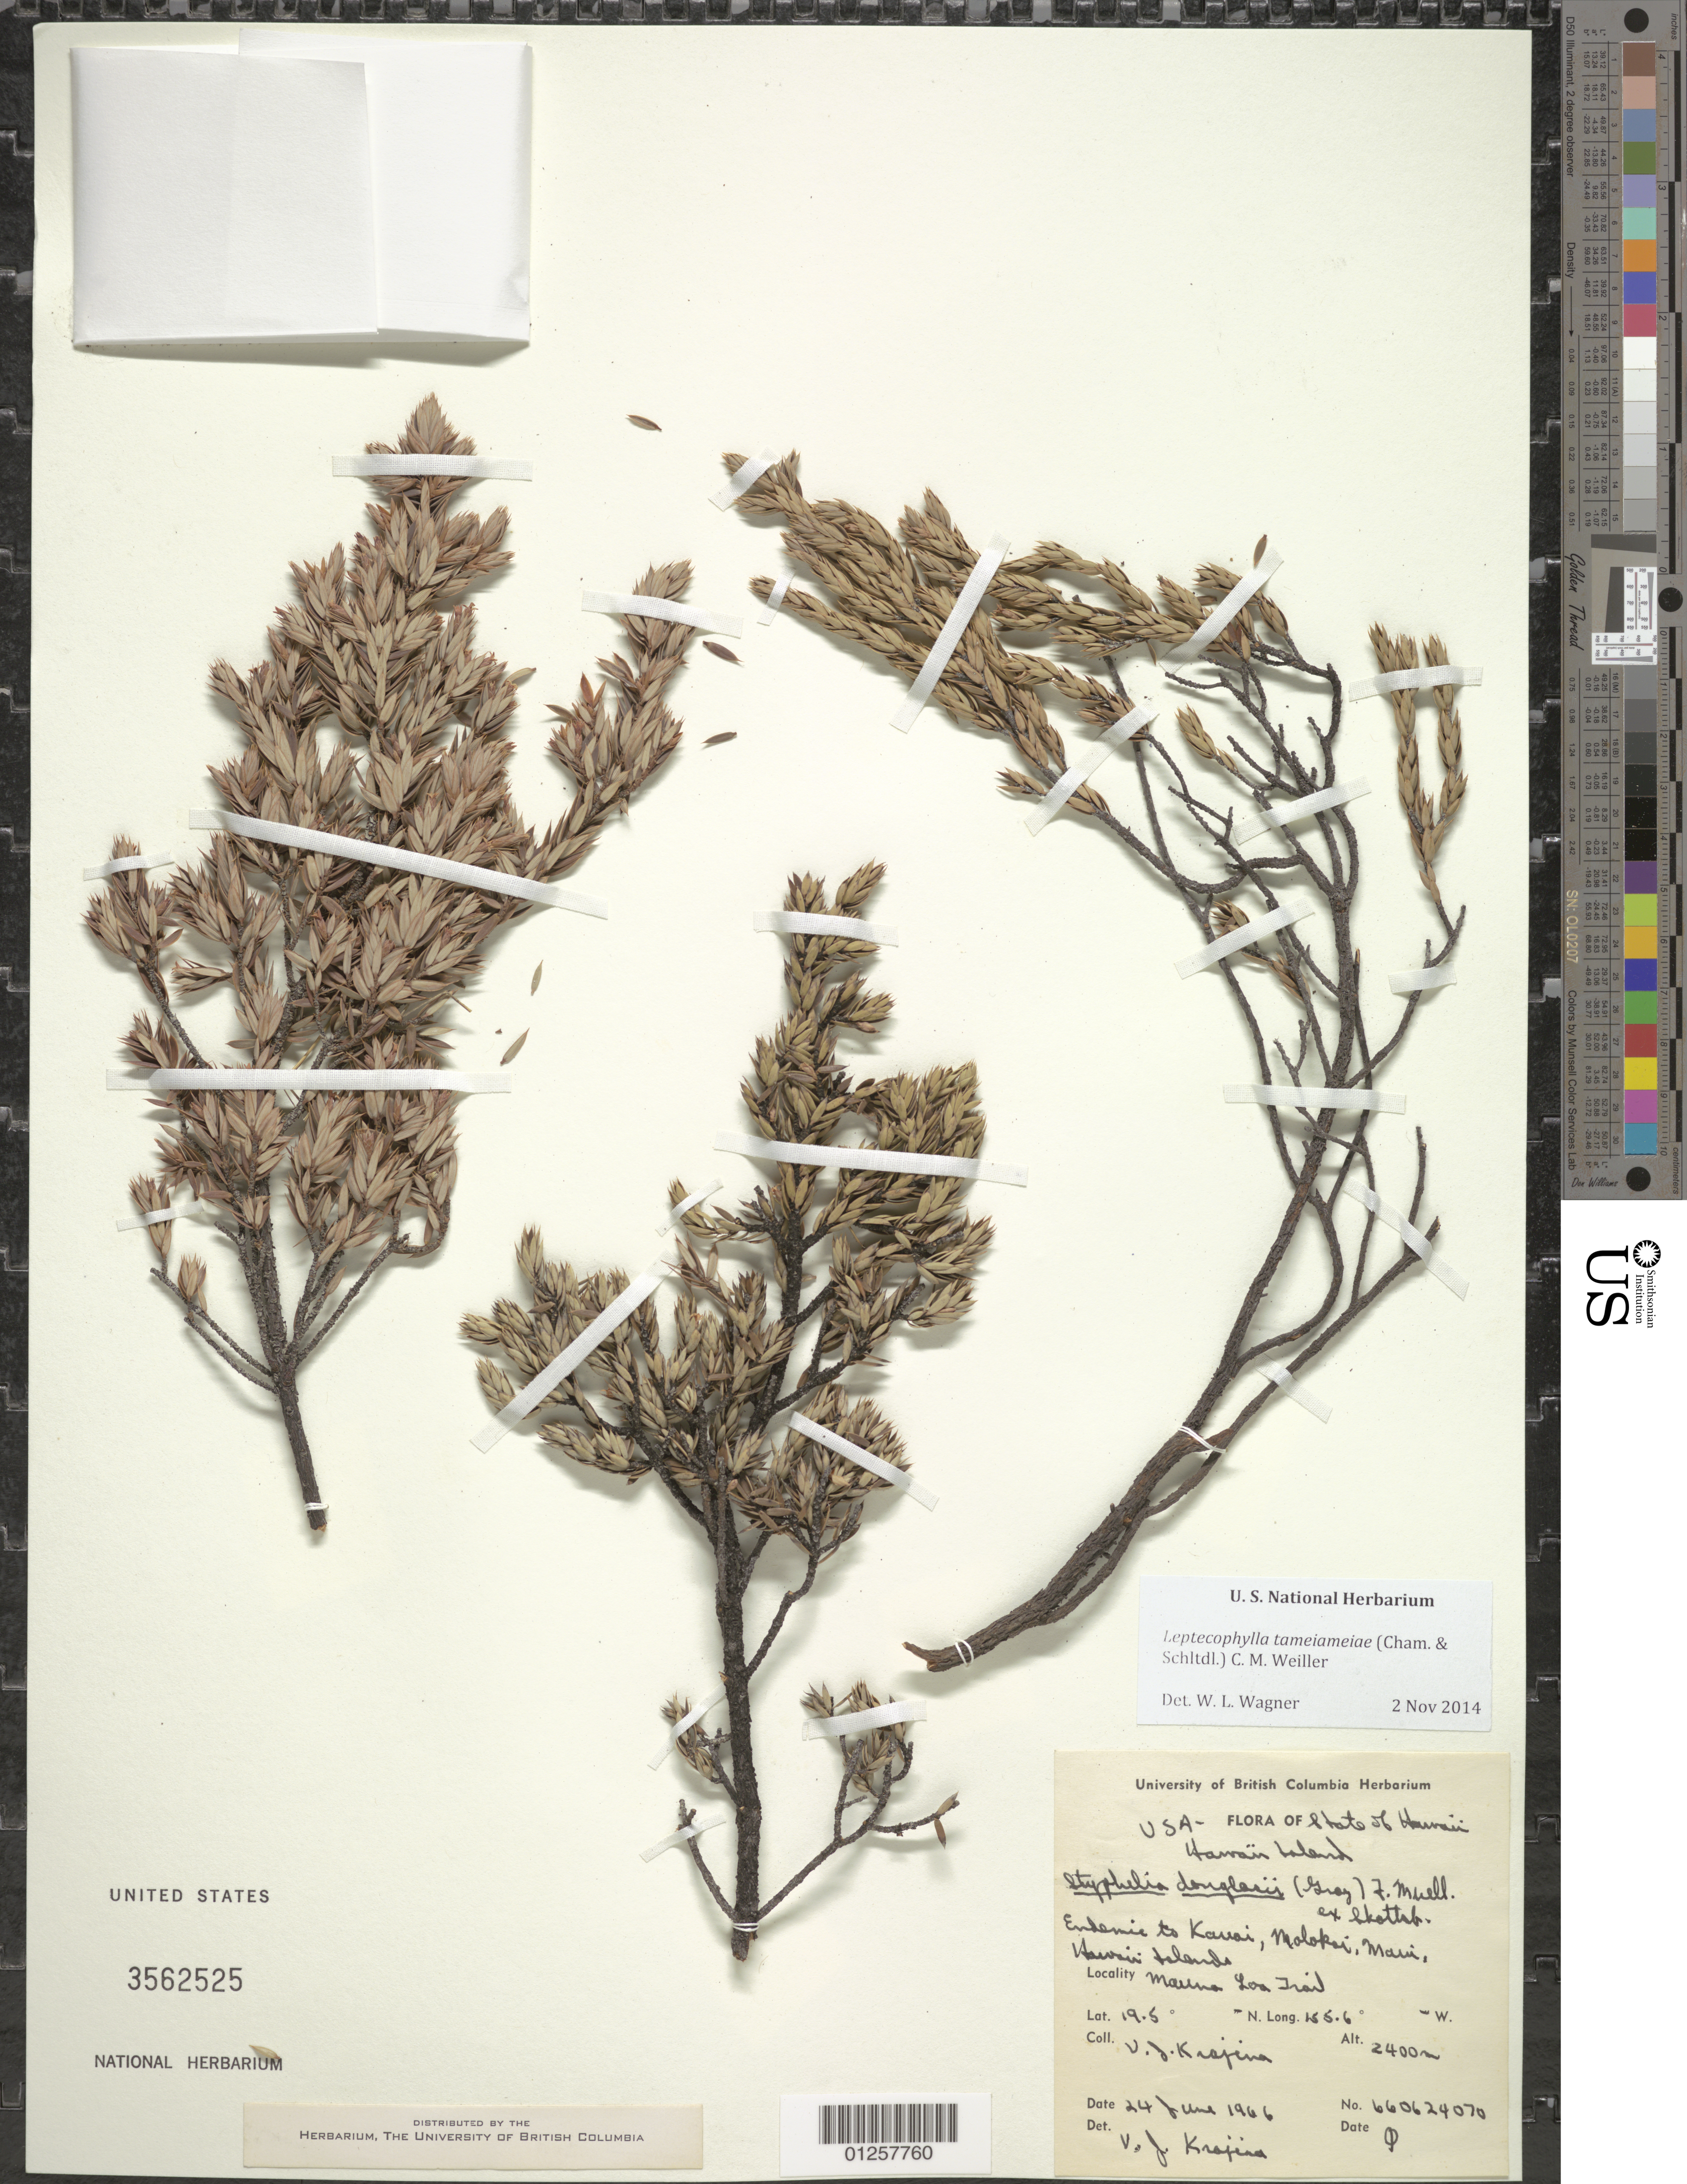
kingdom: Plantae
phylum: Tracheophyta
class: Magnoliopsida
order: Ericales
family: Ericaceae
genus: Leptecophylla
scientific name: Leptecophylla tameiameiae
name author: (Cham. & Schltdl.) C.M. Weiller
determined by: Wagner, W. L., (BOT), Smithsonian Institution - National Museum of Natural History (UNITED STATES)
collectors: V. Krajina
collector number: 660624070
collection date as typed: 24 Jun 1966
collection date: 1966-06-24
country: United States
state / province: Hawaii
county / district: Hawaii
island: Hawaii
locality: Mauna Loa trail.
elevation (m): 2400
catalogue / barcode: US 3562525